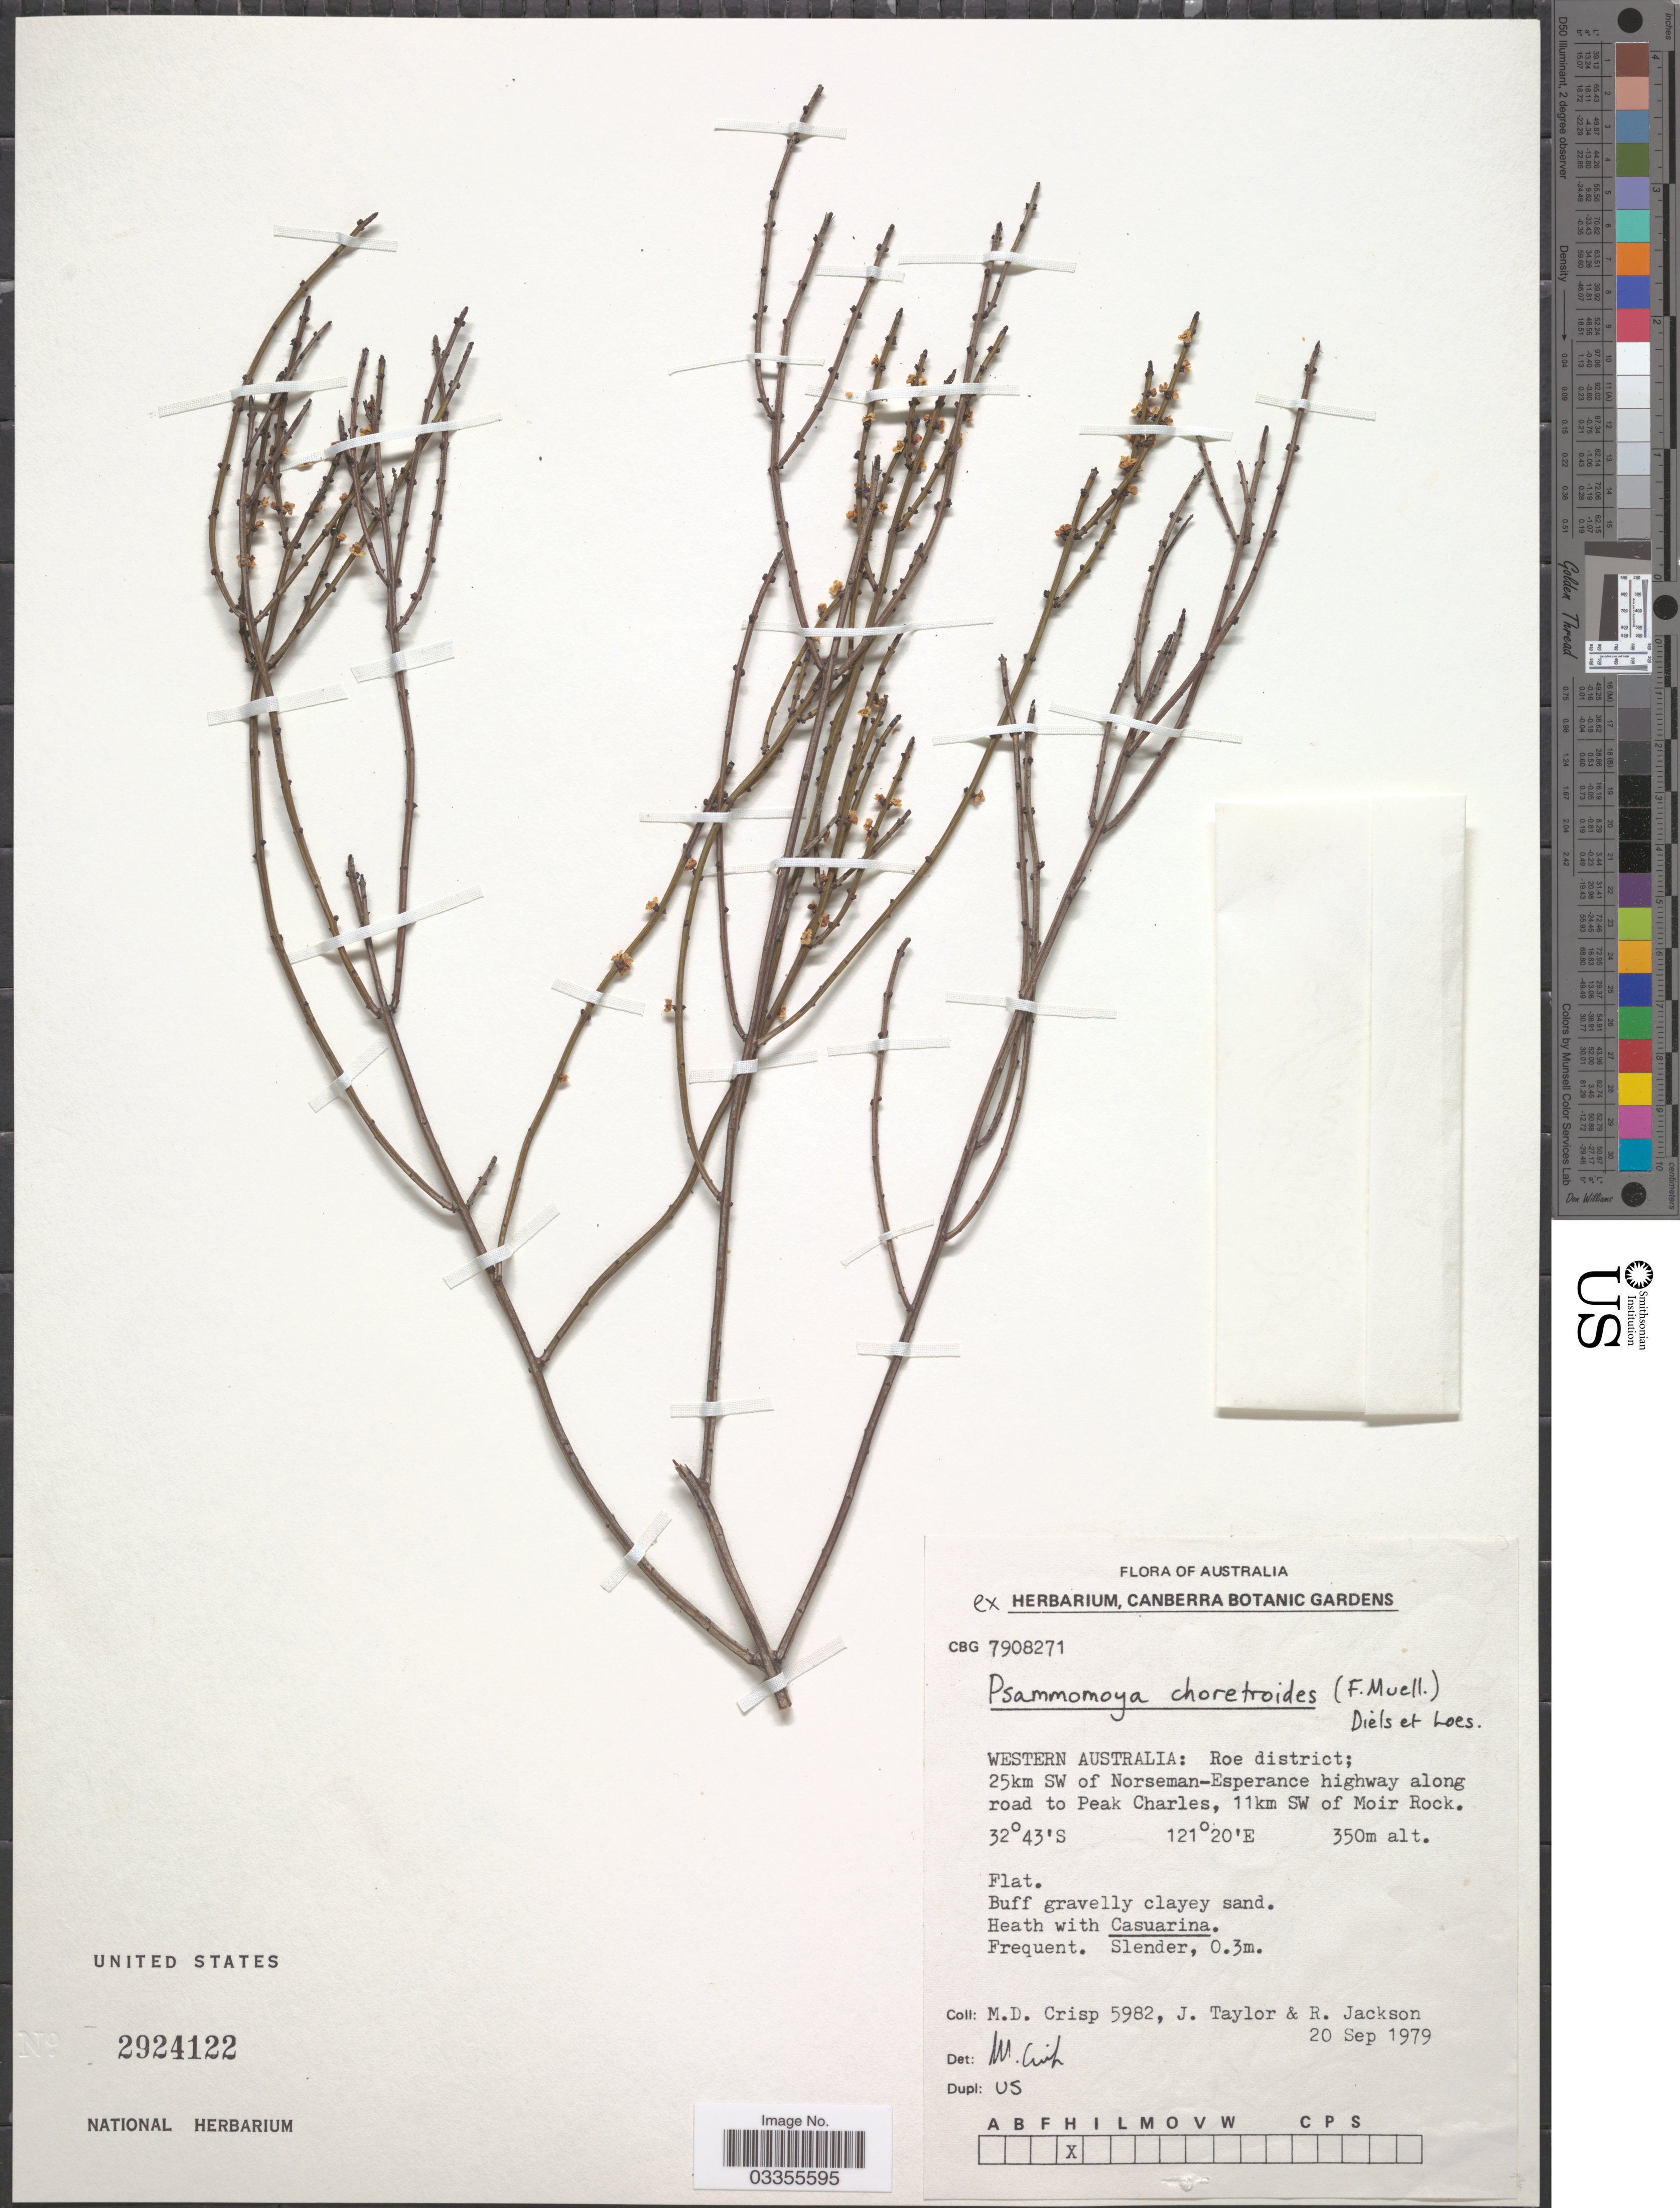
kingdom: Plantae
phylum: Tracheophyta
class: Magnoliopsida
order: Celastrales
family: Celastraceae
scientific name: Psammamoya choretroides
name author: (F. Muell.) Diels & Loes.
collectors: M. Crisp, J. Taylor & R. Jackson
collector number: CBG 7908271?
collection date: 1979-09-20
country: Australia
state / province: Western Australia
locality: Roe district; 25km SW of Norseman-Esperance highway along road to Peak Charles, 11km SW of Moir Rock.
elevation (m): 350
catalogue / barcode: US 2924122